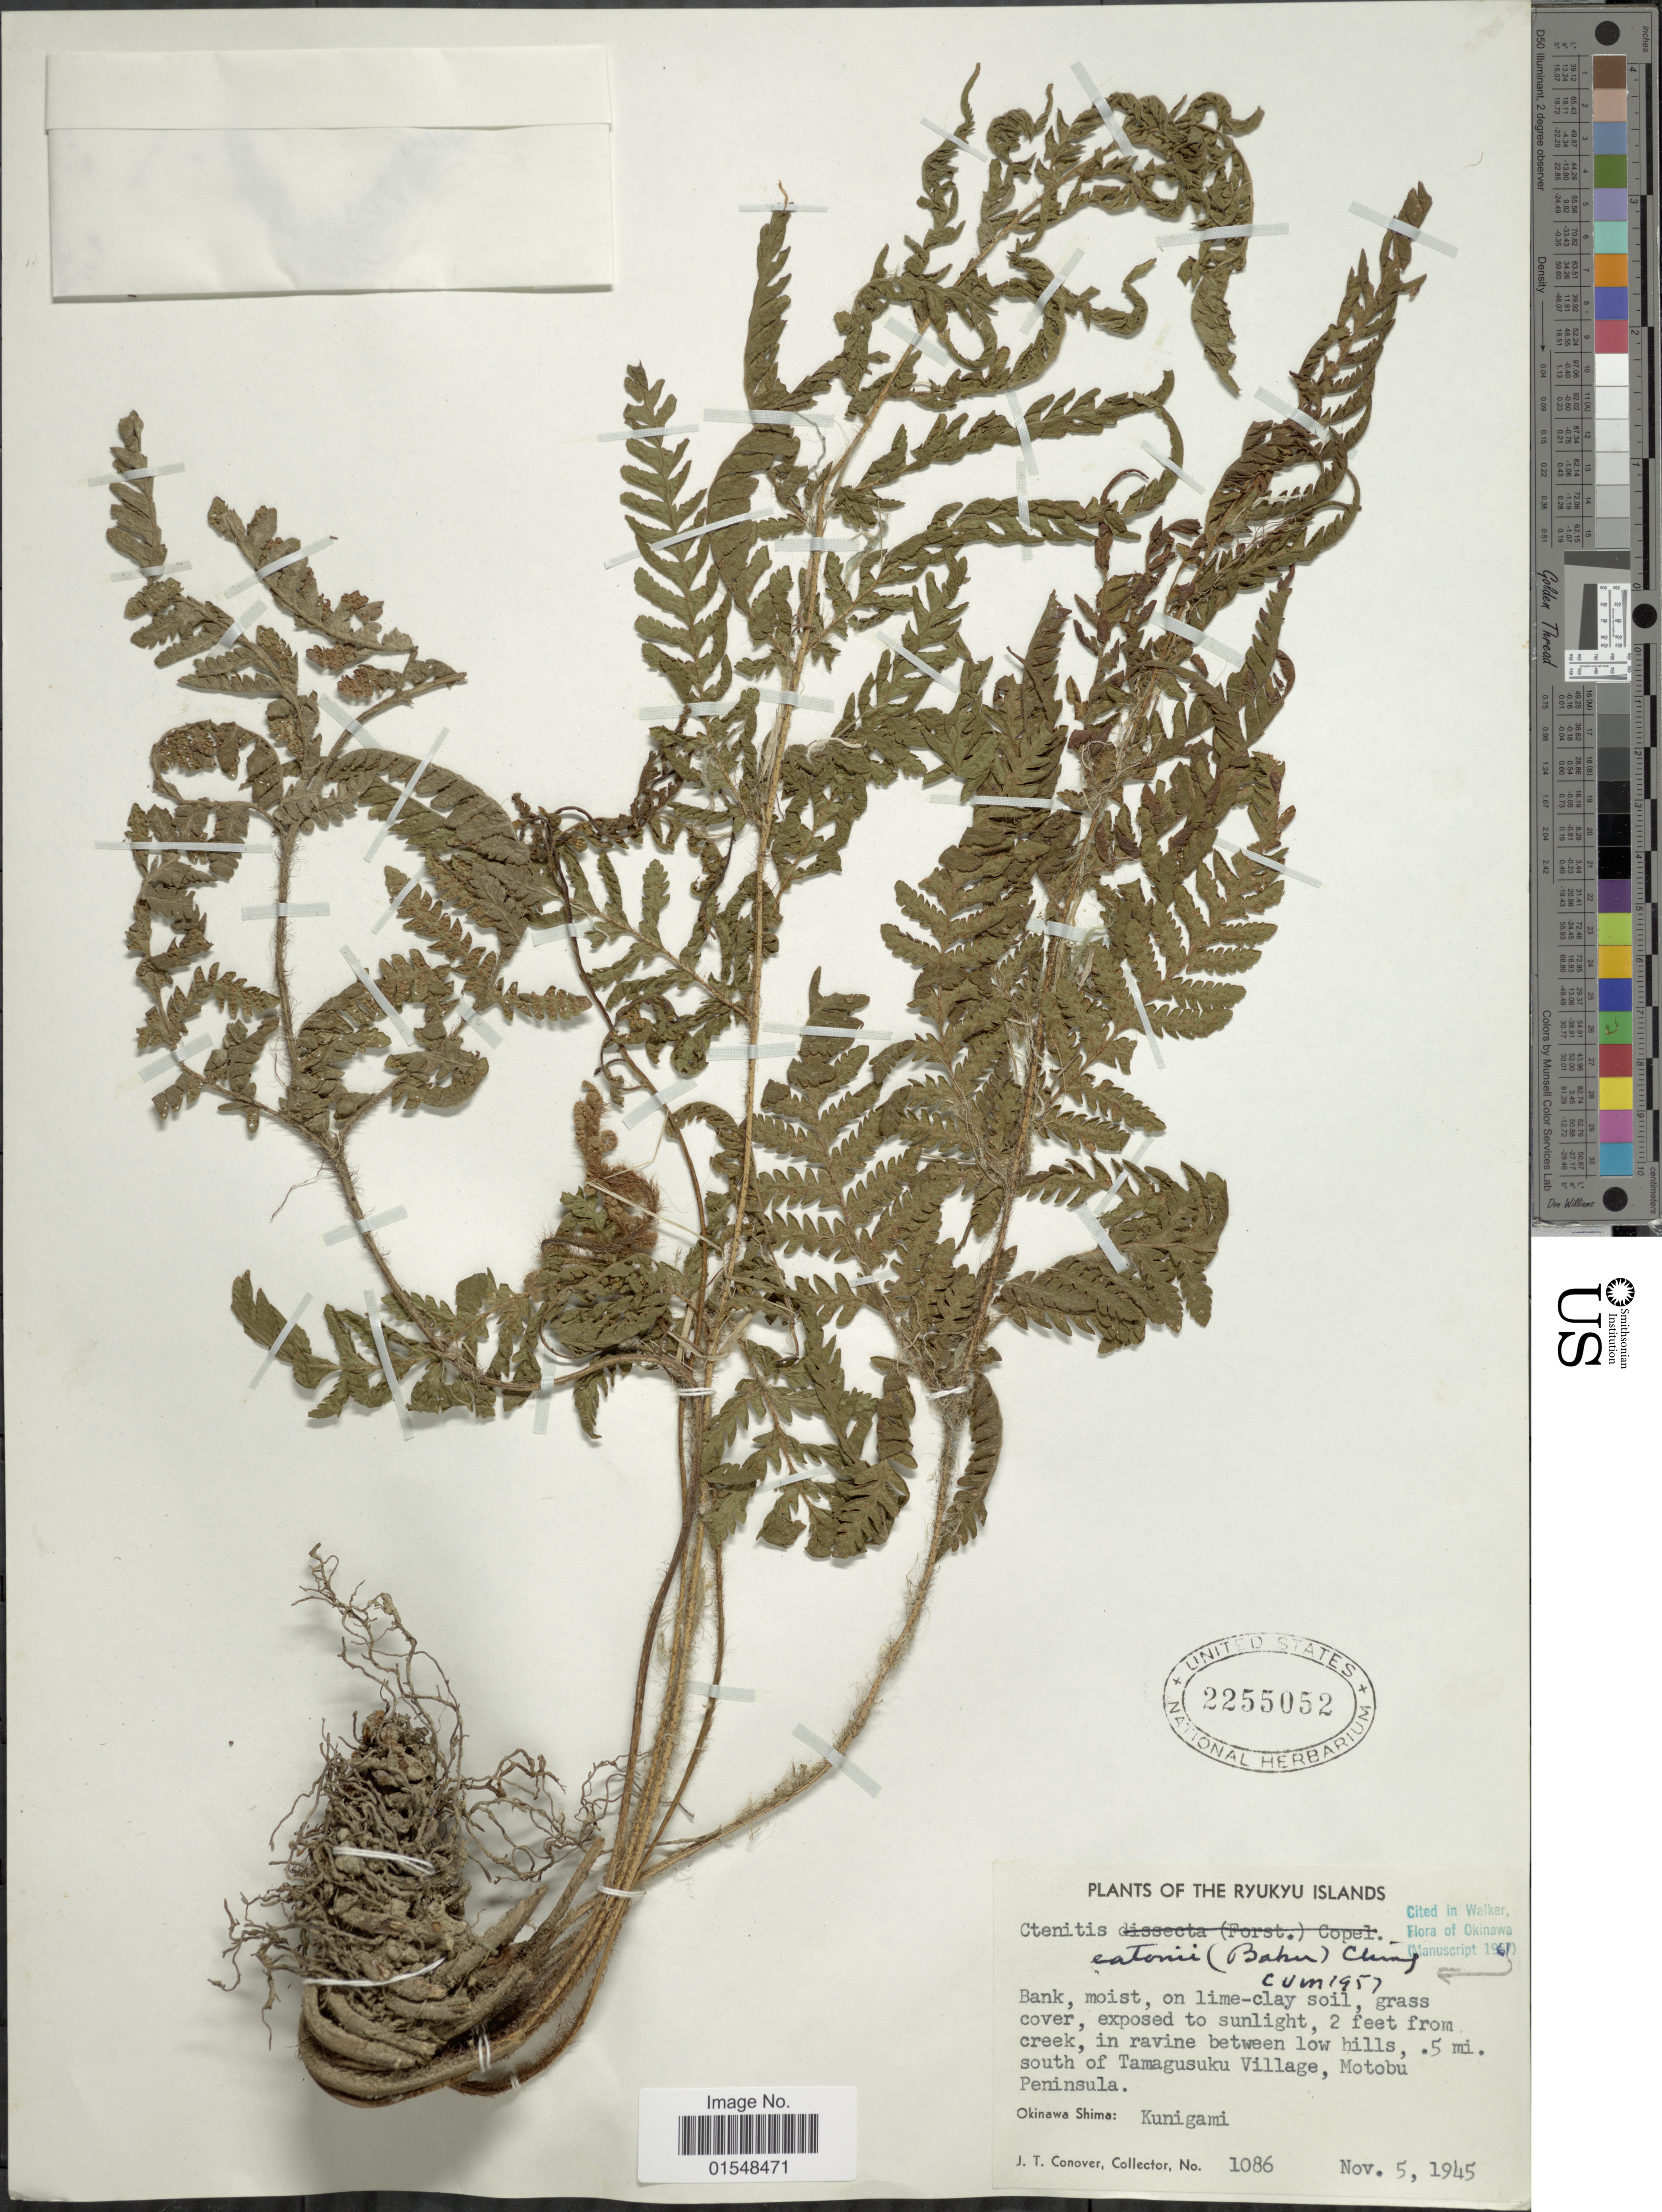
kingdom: Plantae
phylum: Tracheophyta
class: Polypodiopsida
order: Polypodiales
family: Dryopteridaceae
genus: Ctenitis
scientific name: Ctenitis eatonii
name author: (Baker) Ching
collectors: J. T. Conover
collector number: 1086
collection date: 1945-11-05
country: Japan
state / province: Okinawa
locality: Ryukyu Islands, 2 feet from creek, in ravine between low hills, .5 mi. south of Tamagusuku Village, Motobu Peninsula, Okinawa Shima: Kunigami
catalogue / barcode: US 2255052